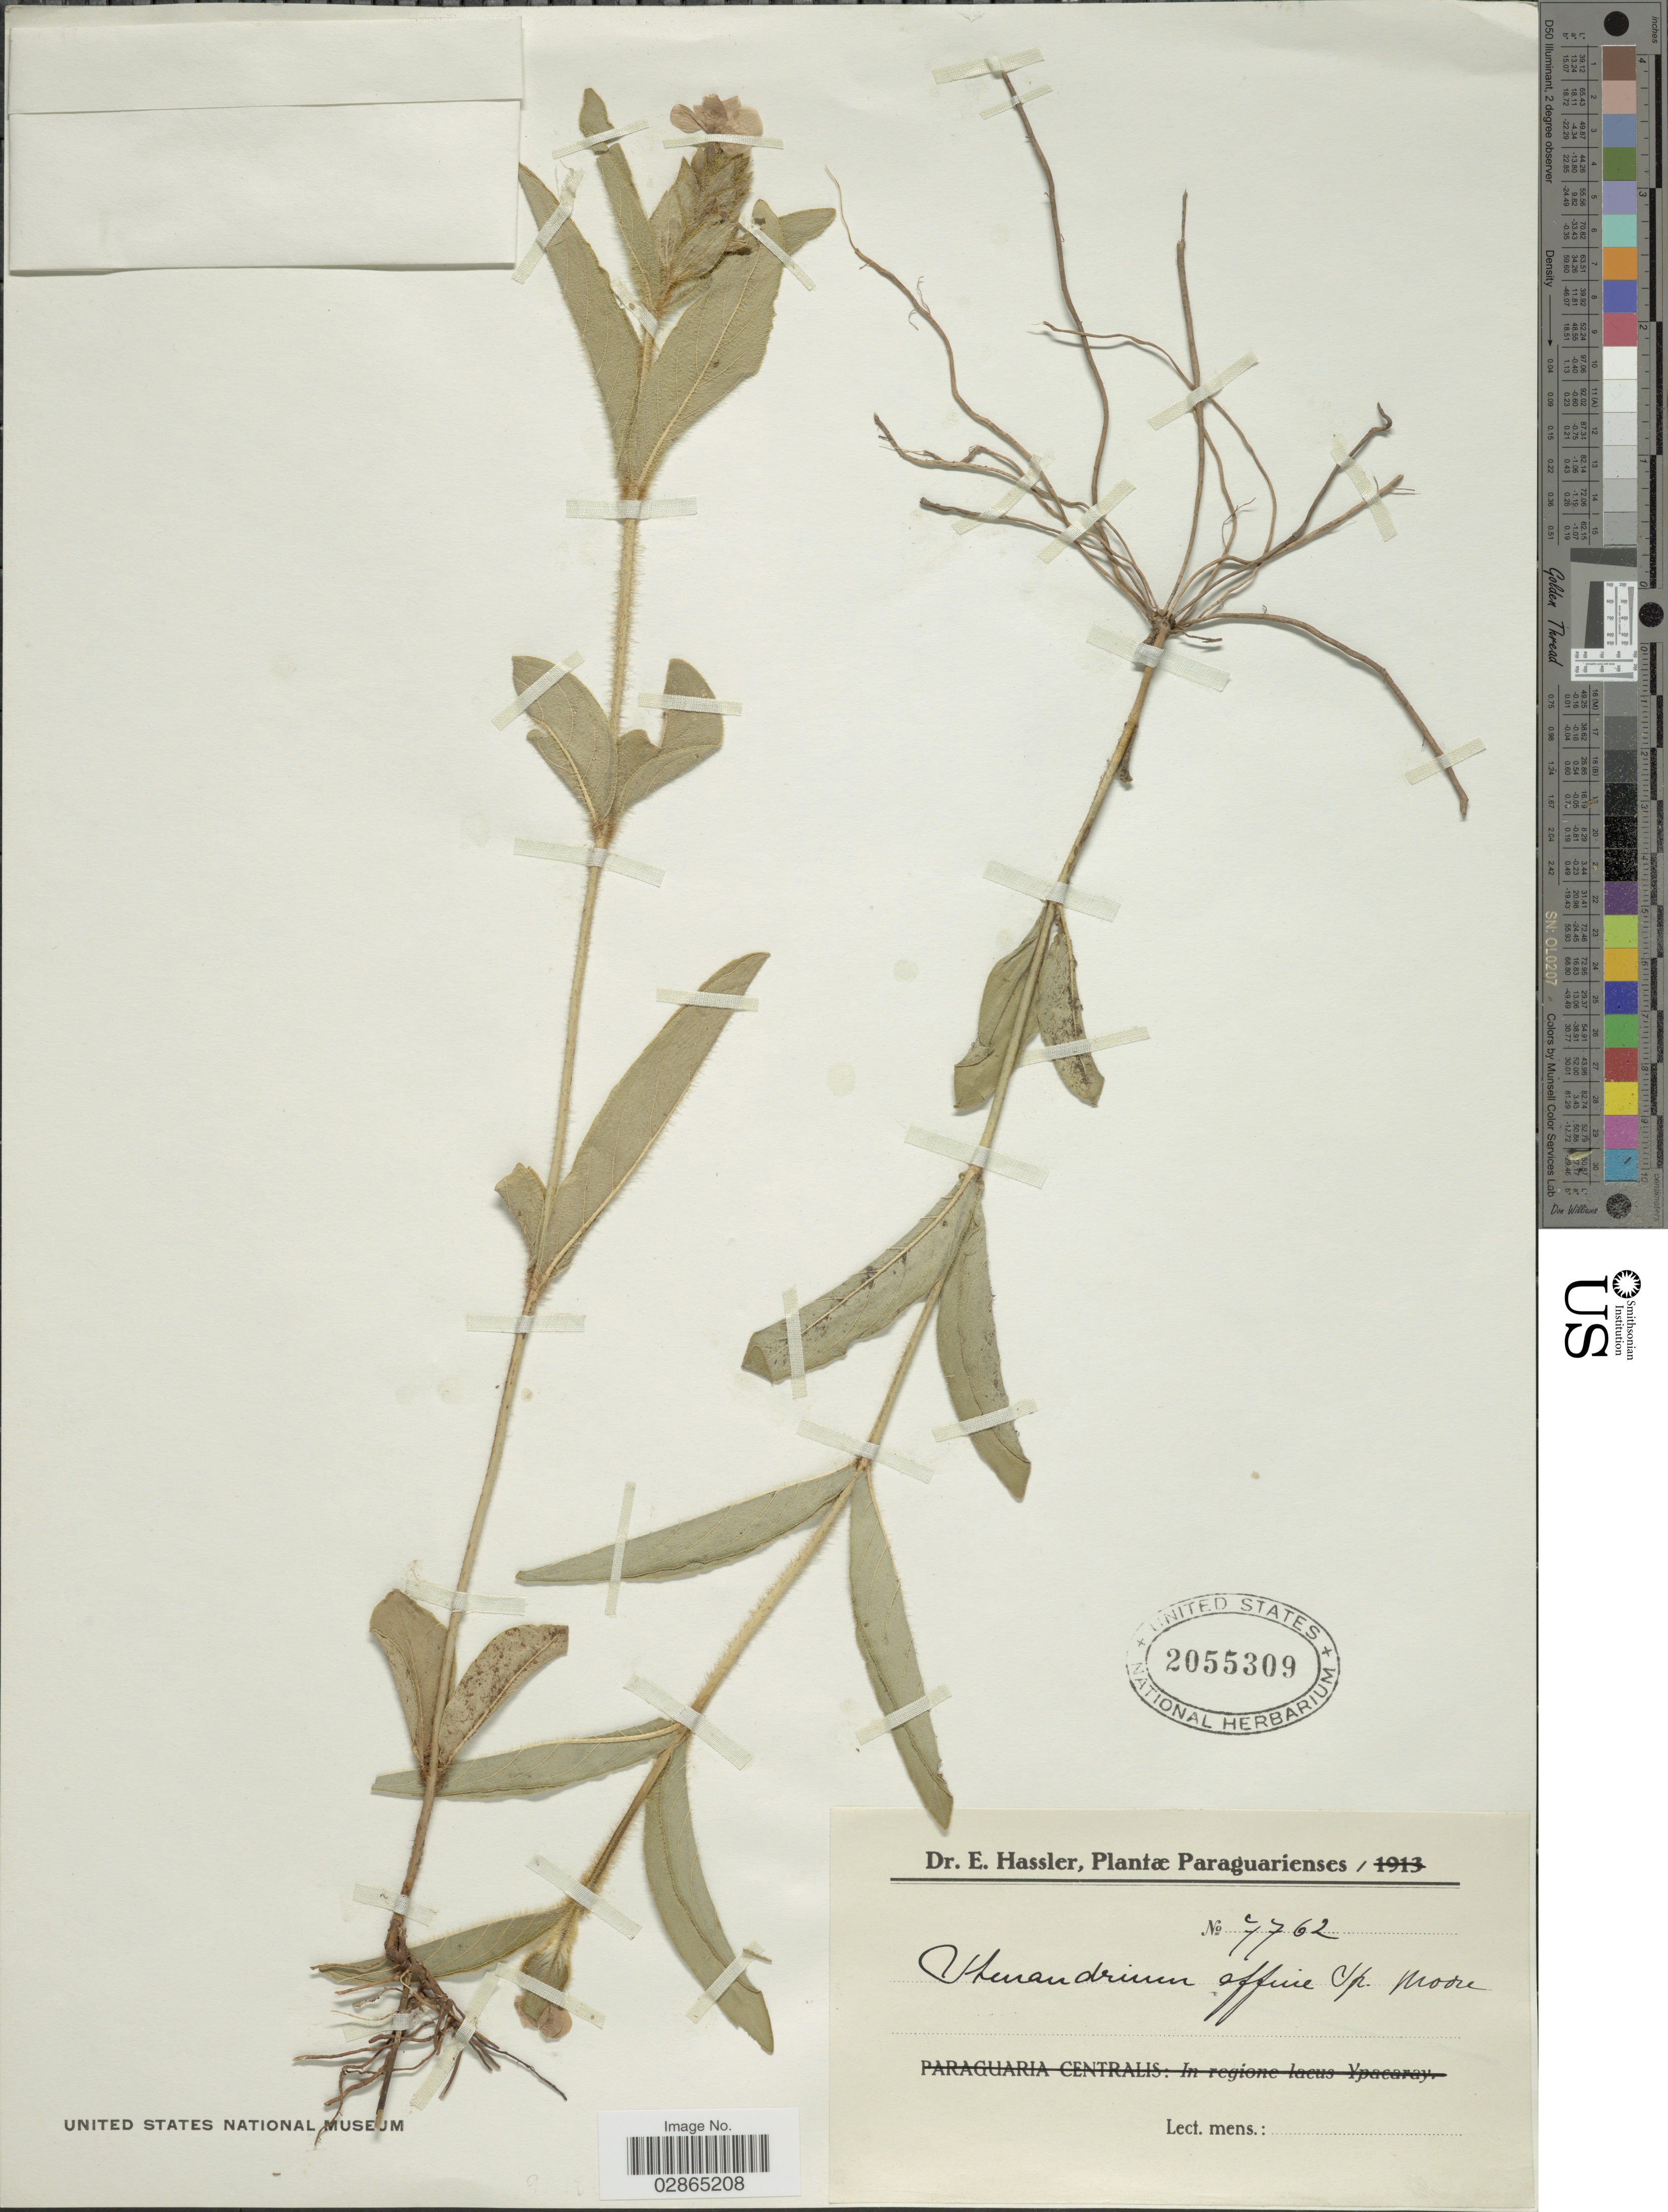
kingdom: Plantae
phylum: Tracheophyta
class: Magnoliopsida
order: Lamiales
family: Acanthaceae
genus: Stenandrium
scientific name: Stenandrium affine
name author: S. Moore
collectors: E. Hassler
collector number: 7762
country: Paraguay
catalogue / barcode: US 2055309